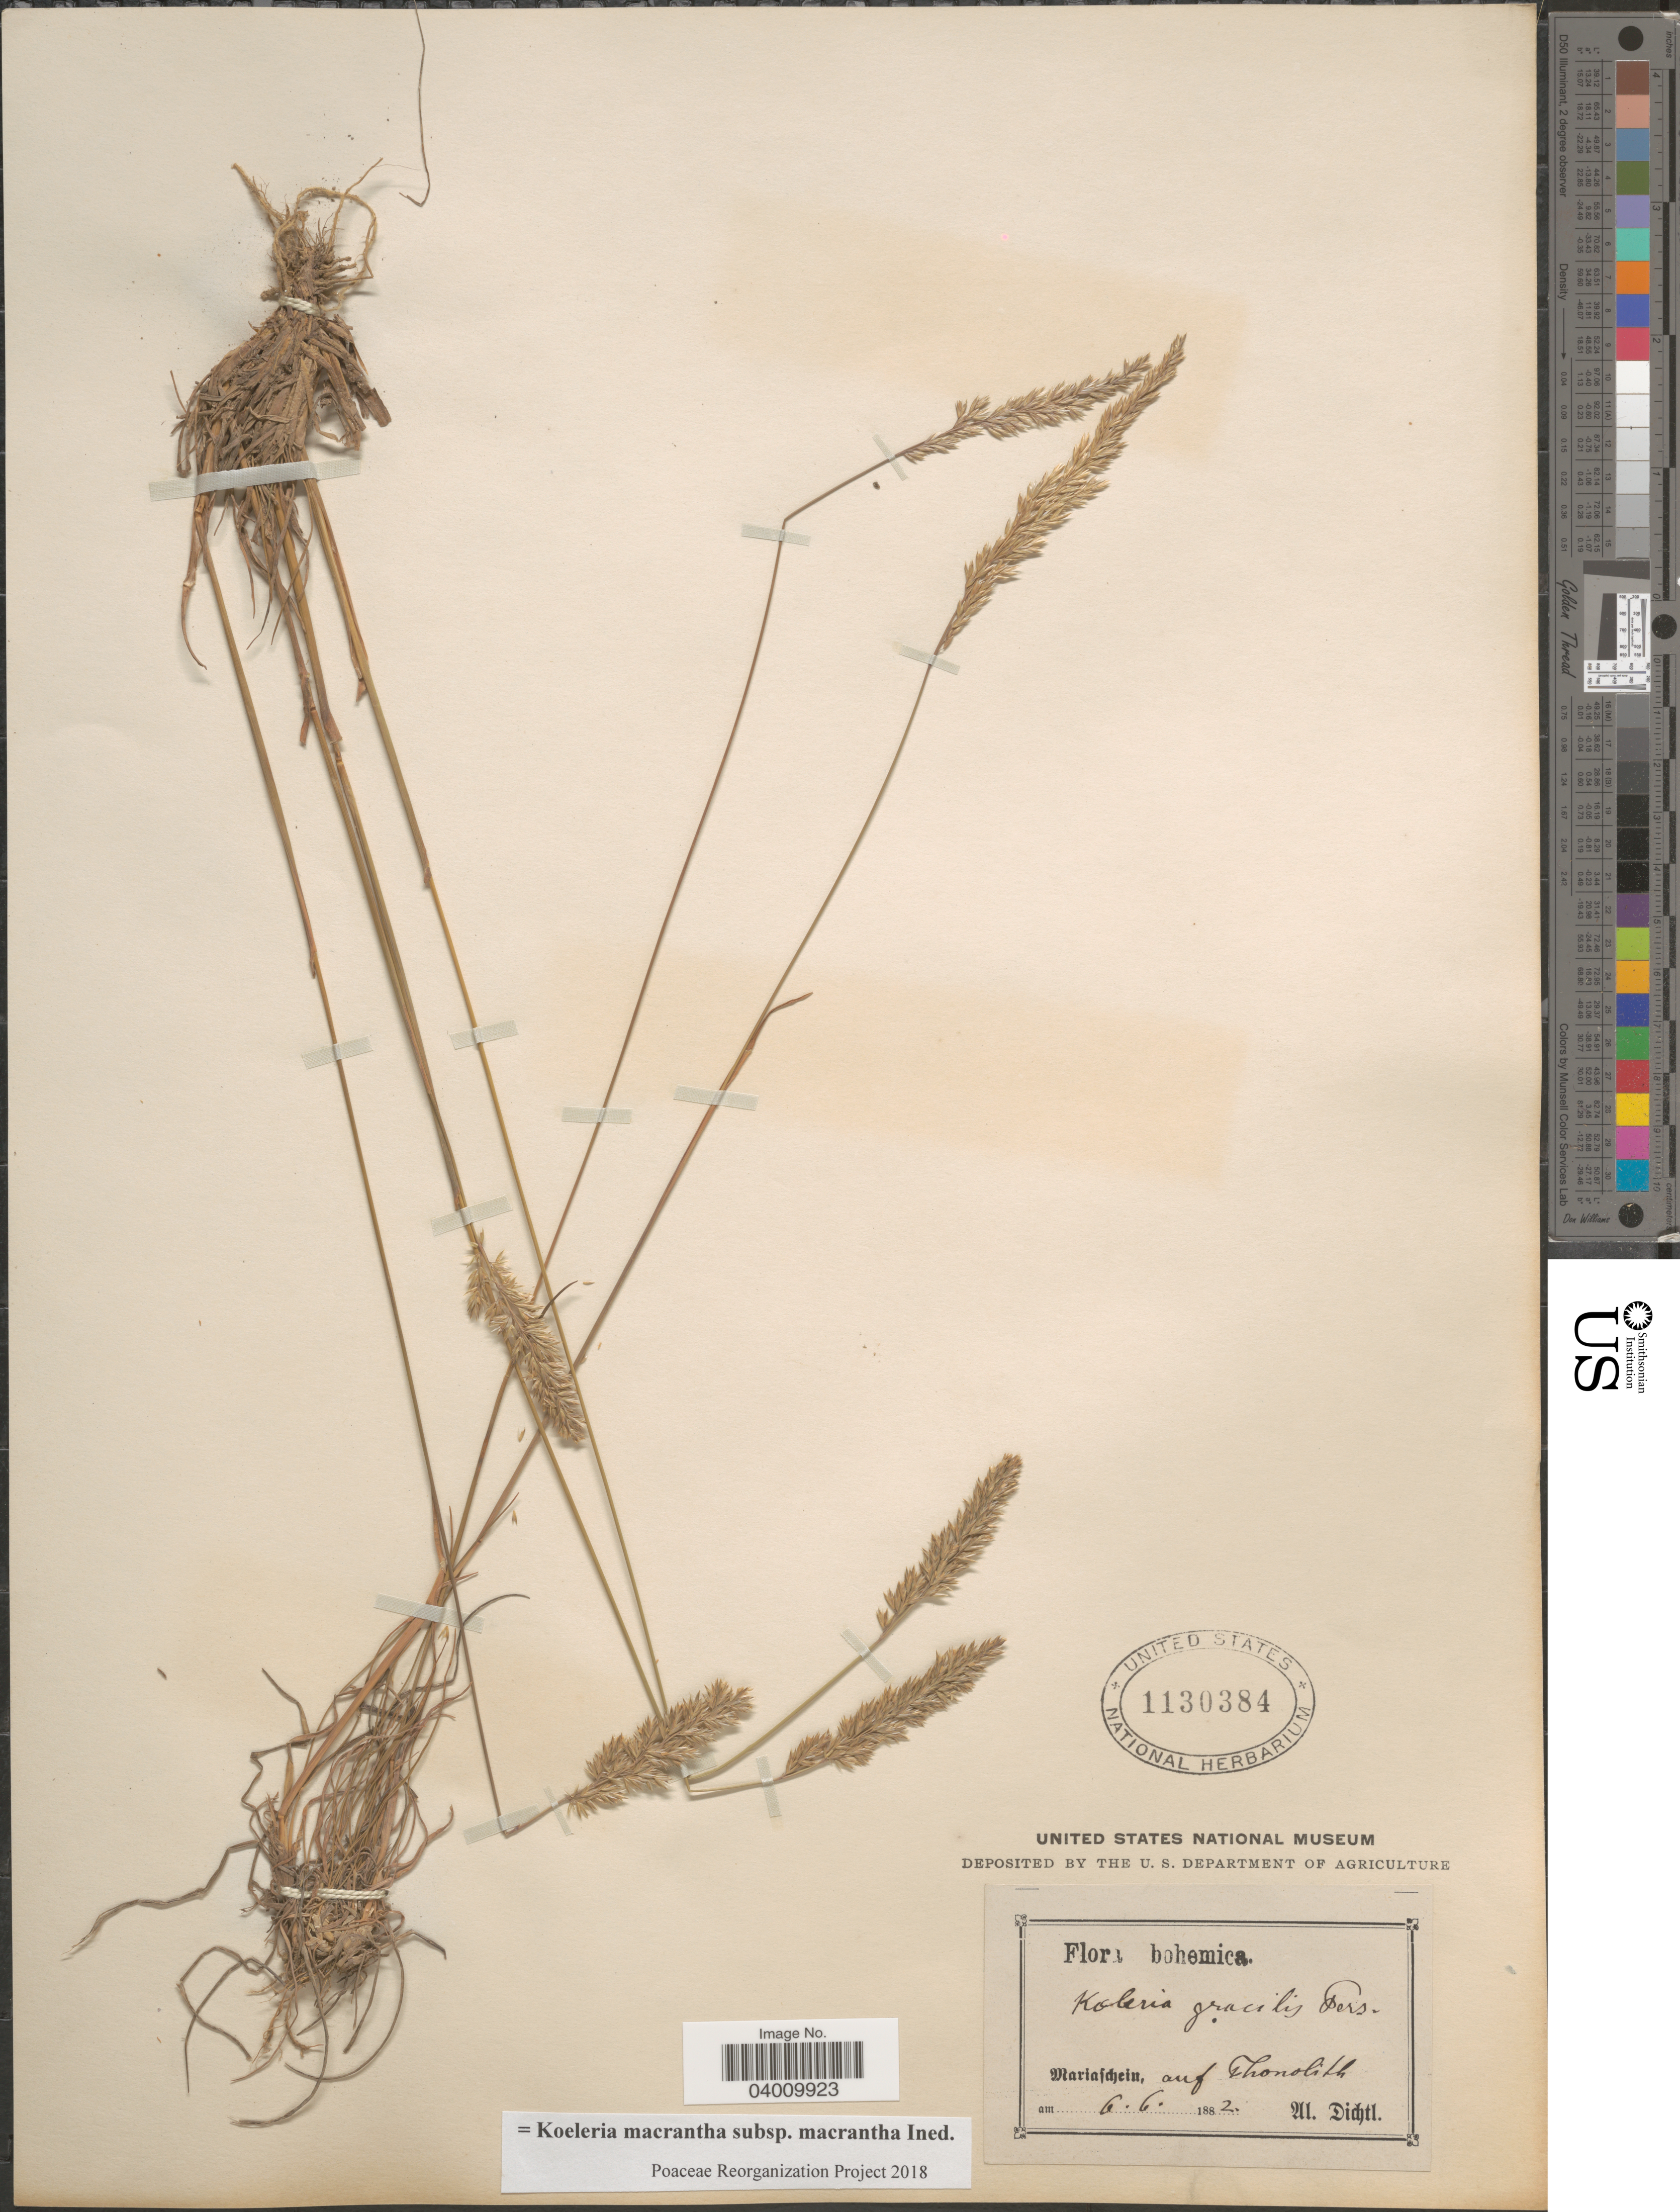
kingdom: Plantae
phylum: Tracheophyta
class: Liliopsida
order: Poales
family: Poaceae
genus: Koeleria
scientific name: Koeleria macrantha subsp. macrantha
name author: (Ledeb.) Schult.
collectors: W. Dichtl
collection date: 1882-06-06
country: Czechia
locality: Bohemica. Mariafdjein, auf Thonolith.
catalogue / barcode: US 1130384